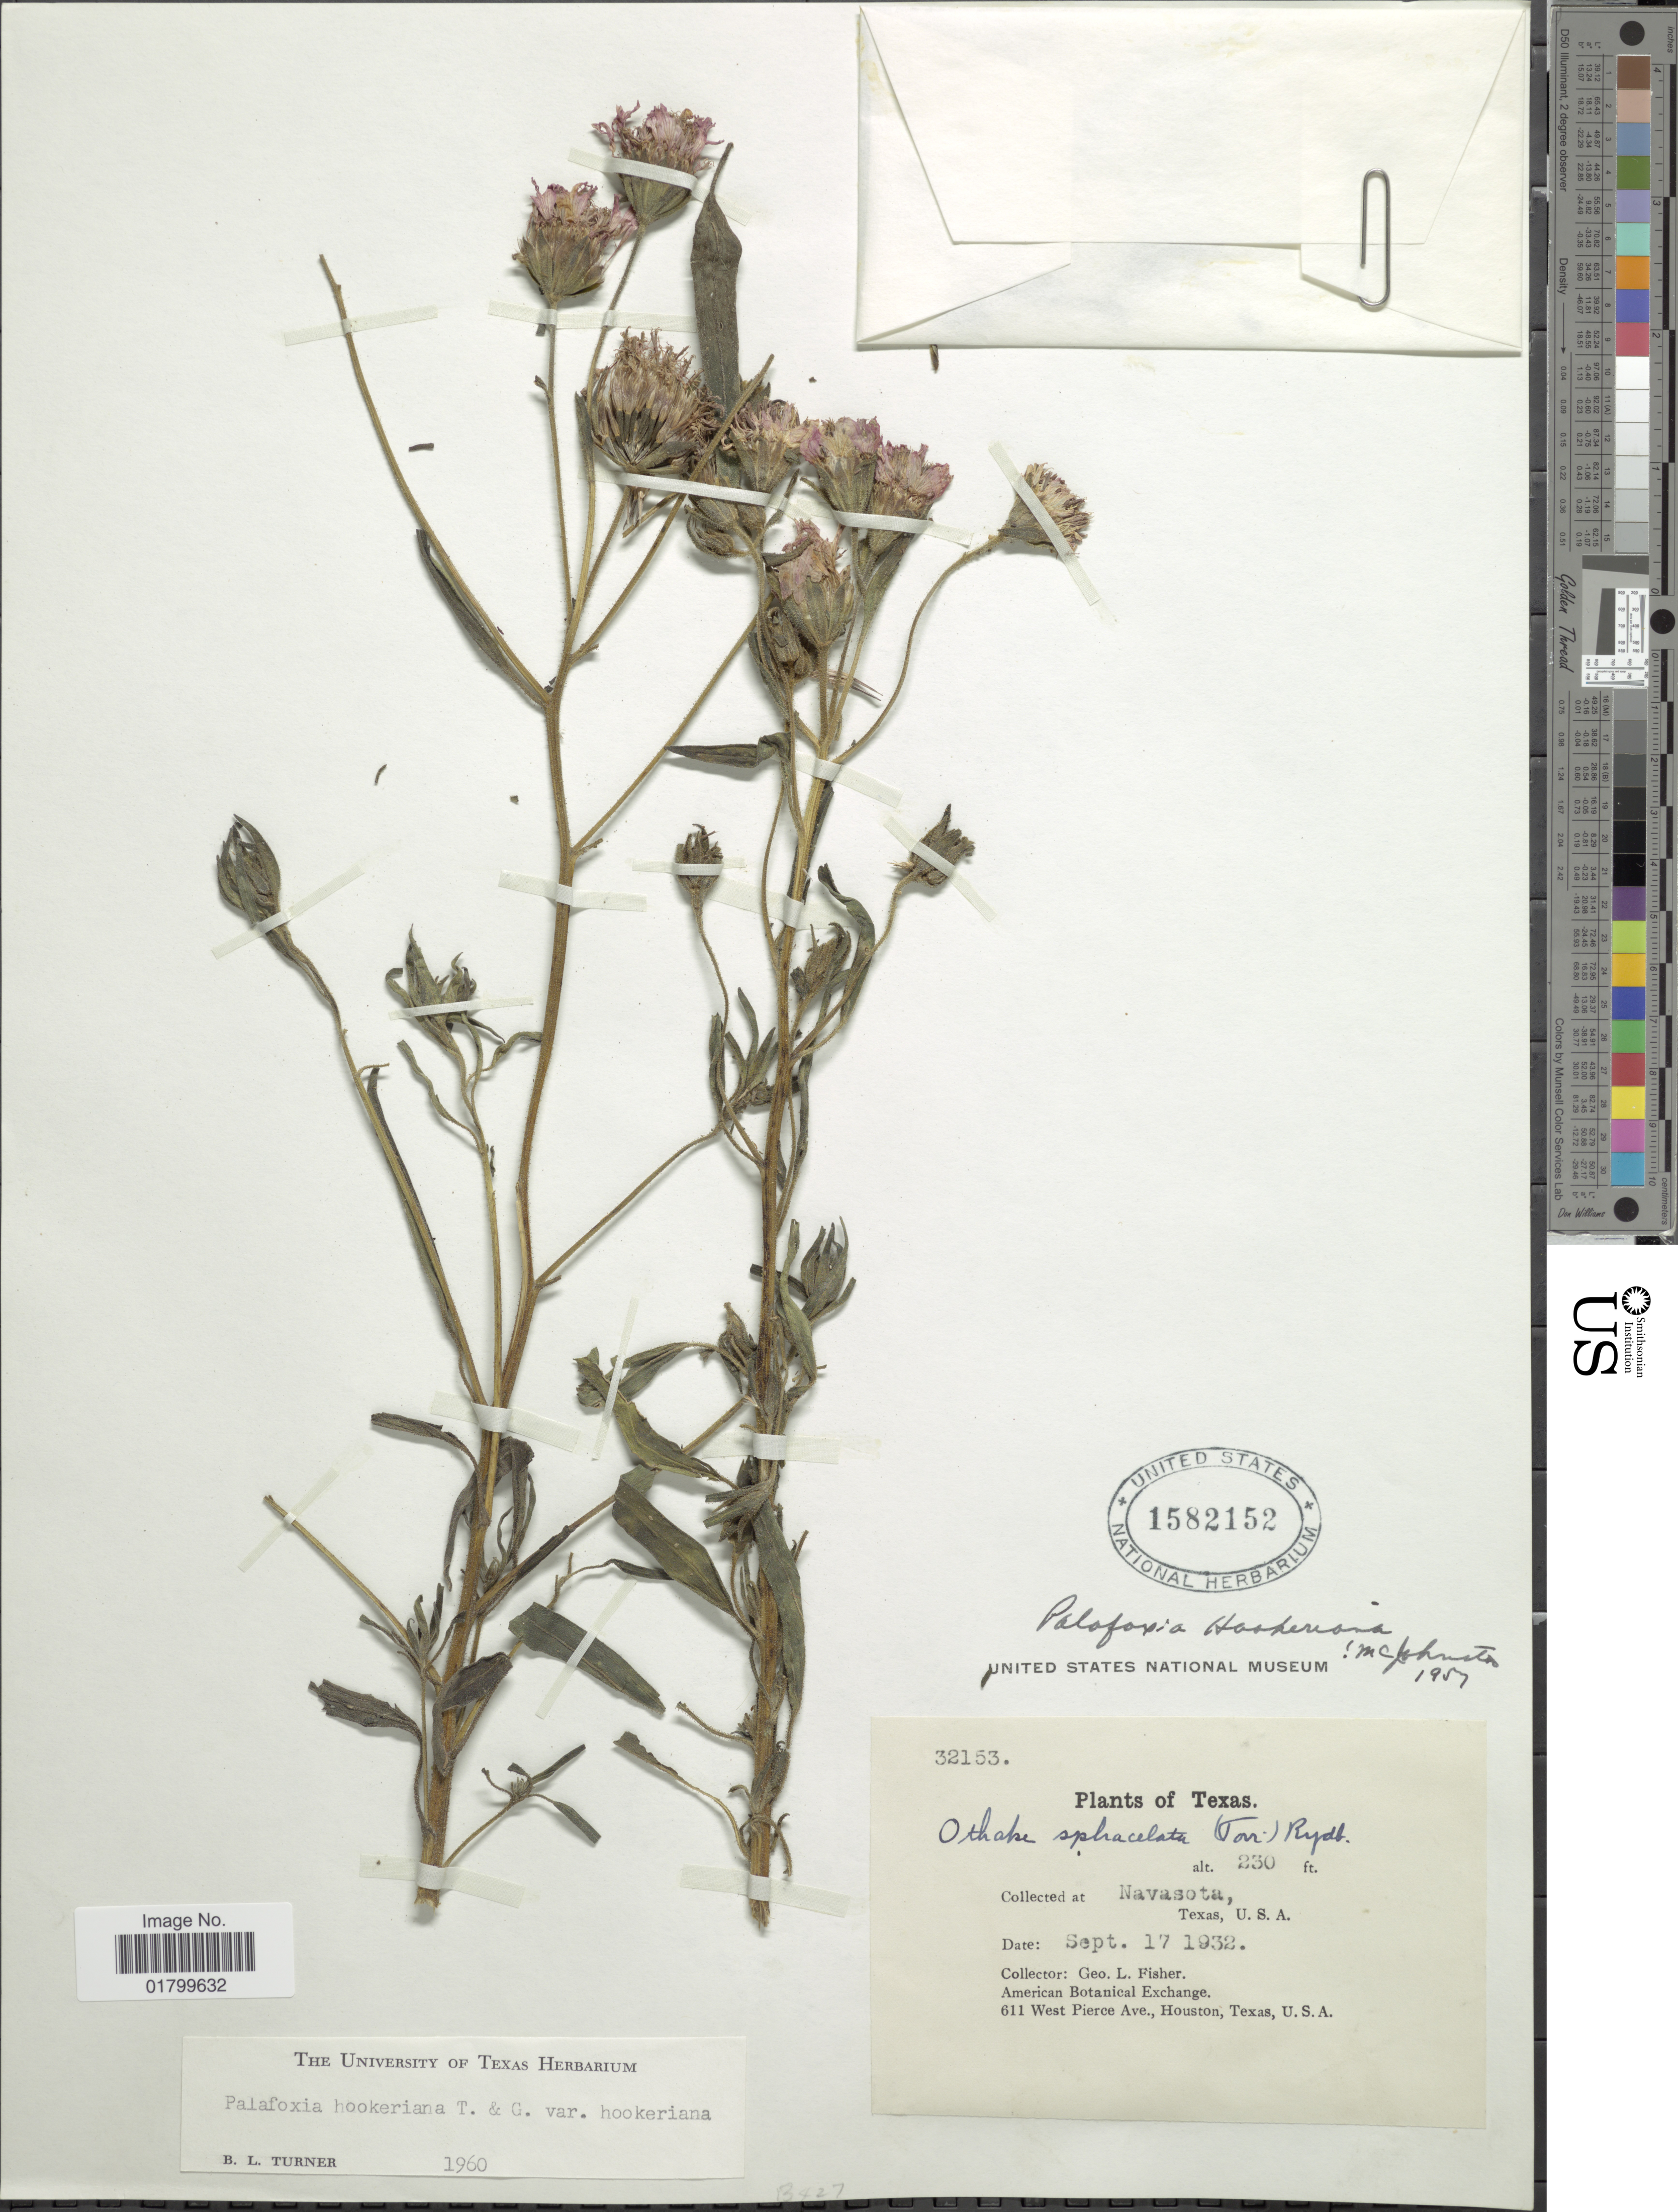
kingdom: Plantae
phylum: Tracheophyta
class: Magnoliopsida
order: Asterales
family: Asteraceae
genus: Palafoxia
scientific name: Palafoxia hookeriana var. hookeriana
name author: Torr. & A. Gray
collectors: G. L. Fisher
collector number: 32153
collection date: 1932-09-17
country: United States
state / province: Texas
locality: Navasota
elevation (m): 70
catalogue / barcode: US 1582152